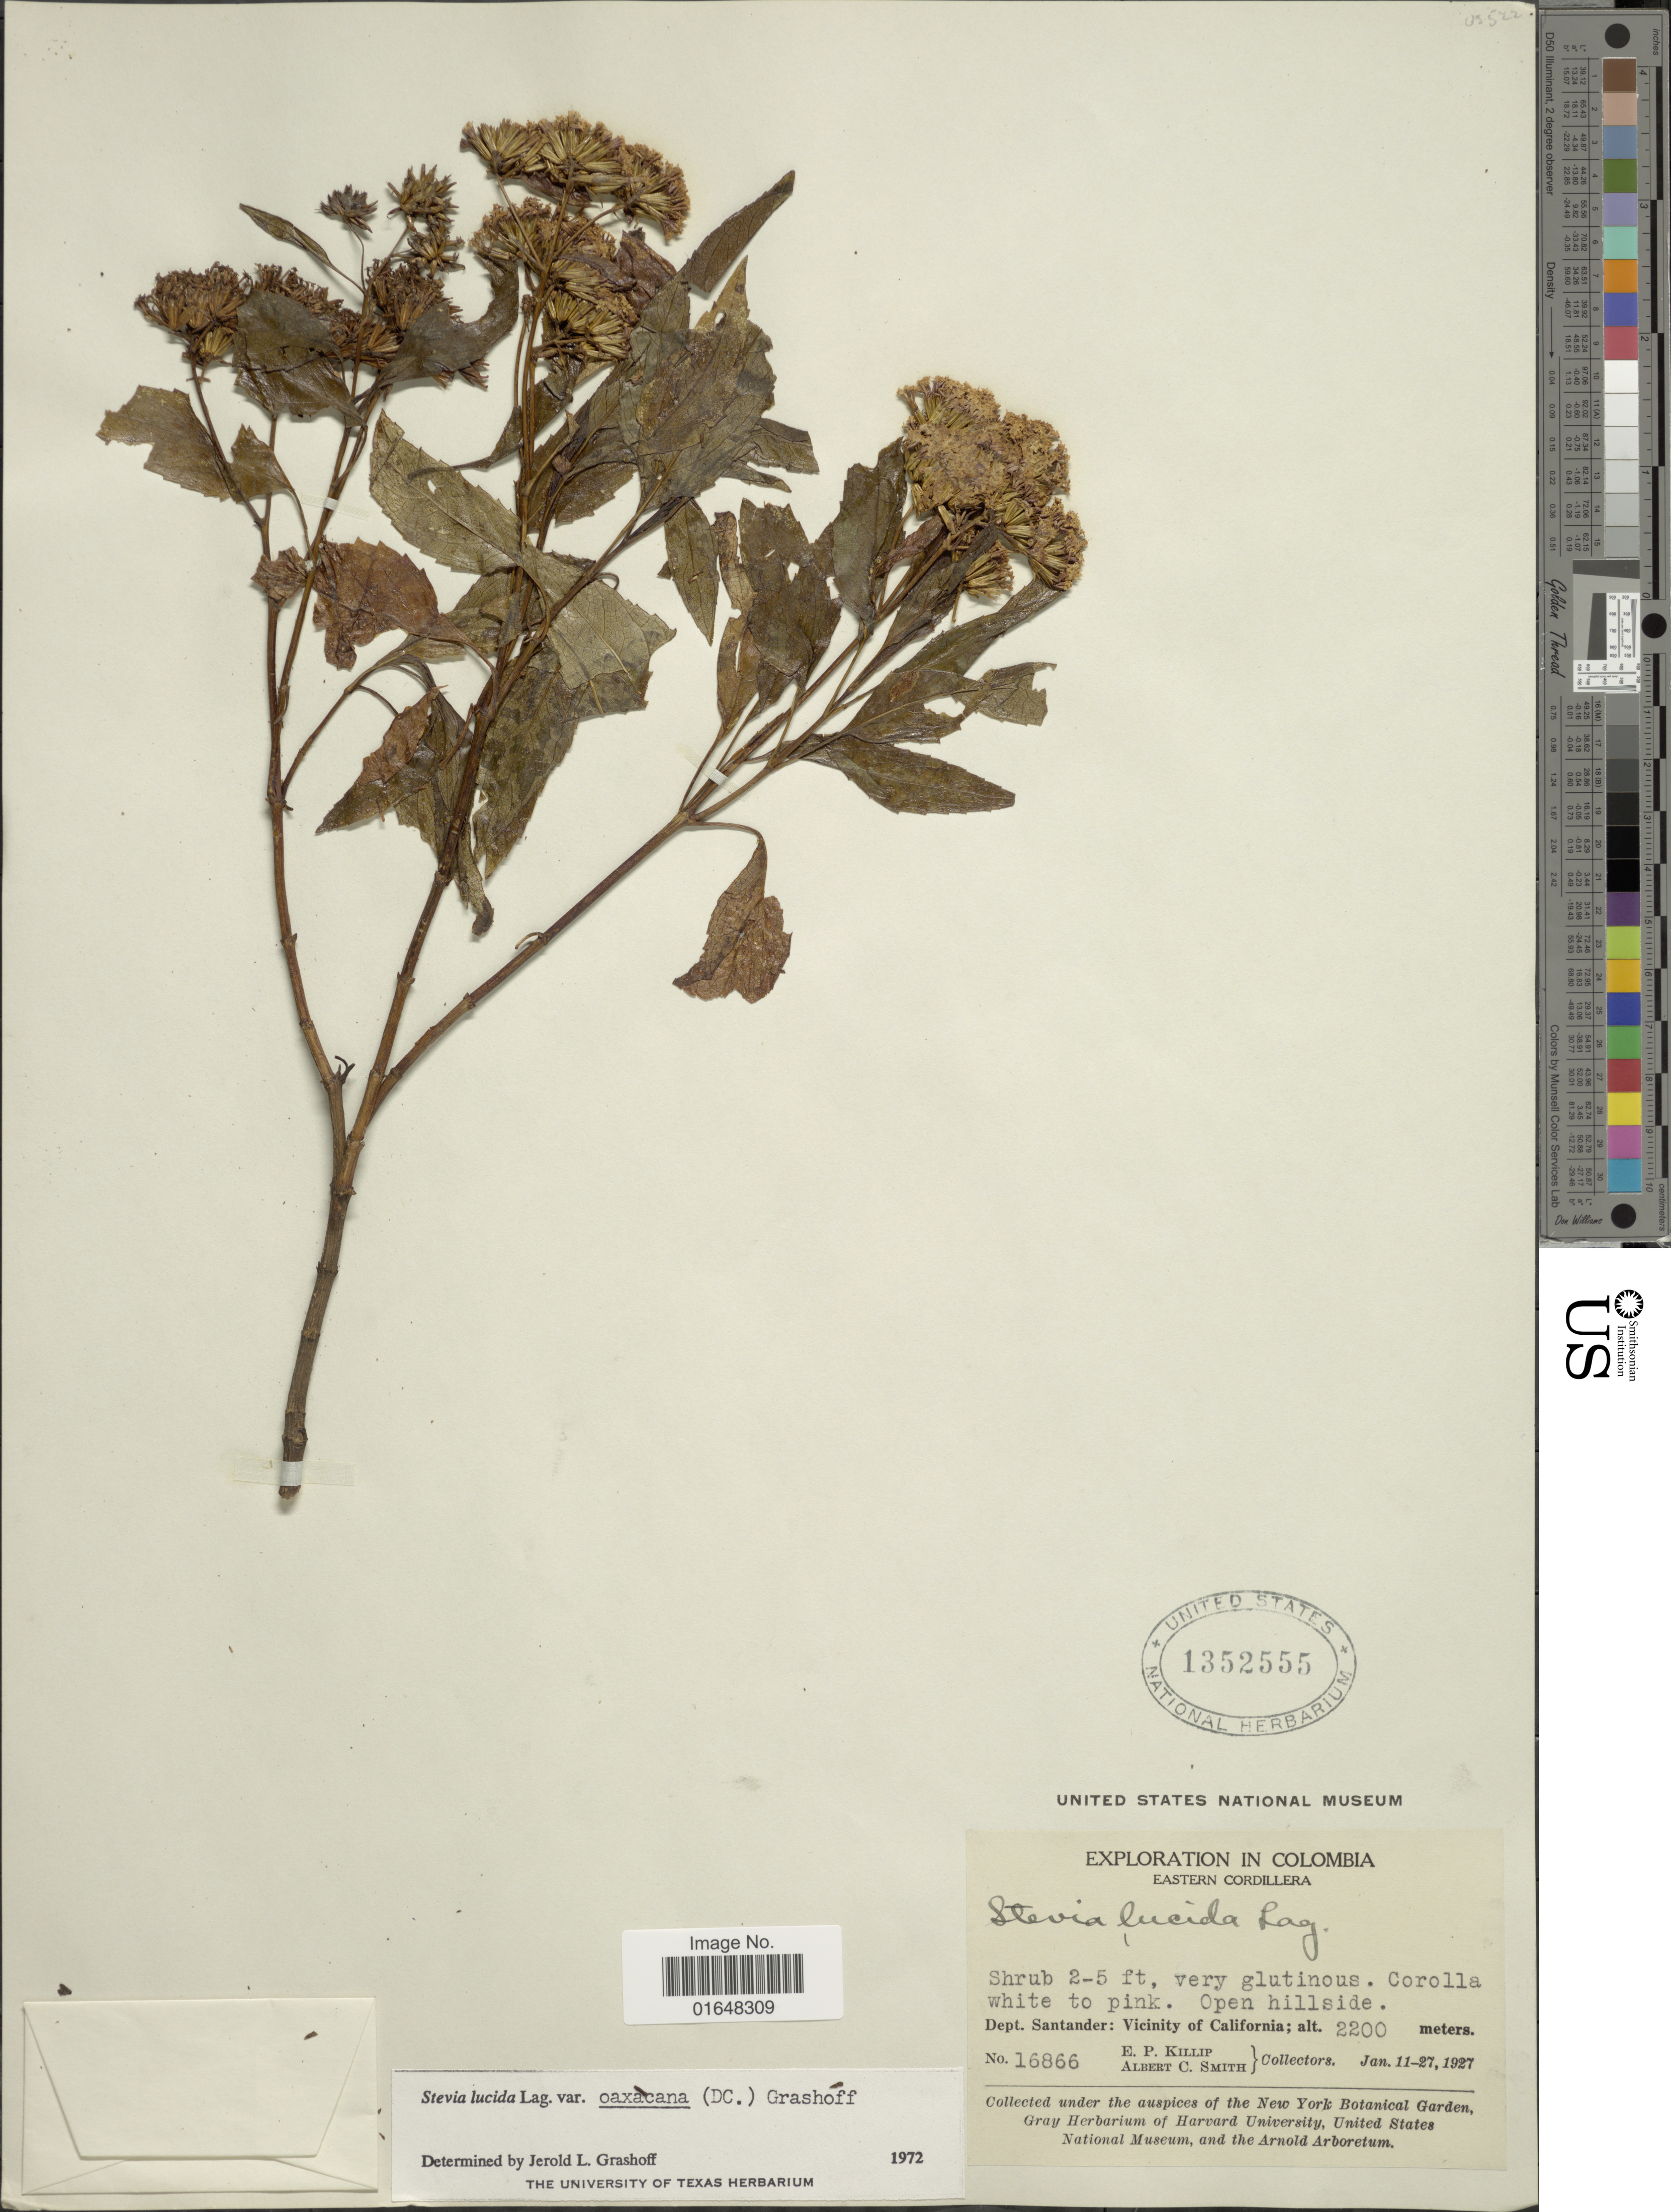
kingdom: Plantae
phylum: Tracheophyta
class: Magnoliopsida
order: Asterales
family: Asteraceae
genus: Stevia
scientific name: Stevia lucida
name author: Lag.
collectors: E. P. Killip & A. C. Smith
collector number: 16866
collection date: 1927-01-11/1927-01-27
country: Colombia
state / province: Santander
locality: Eastern Cordillera. Dept. Santander: Vicinity of California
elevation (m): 2200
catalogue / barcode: US 1352555